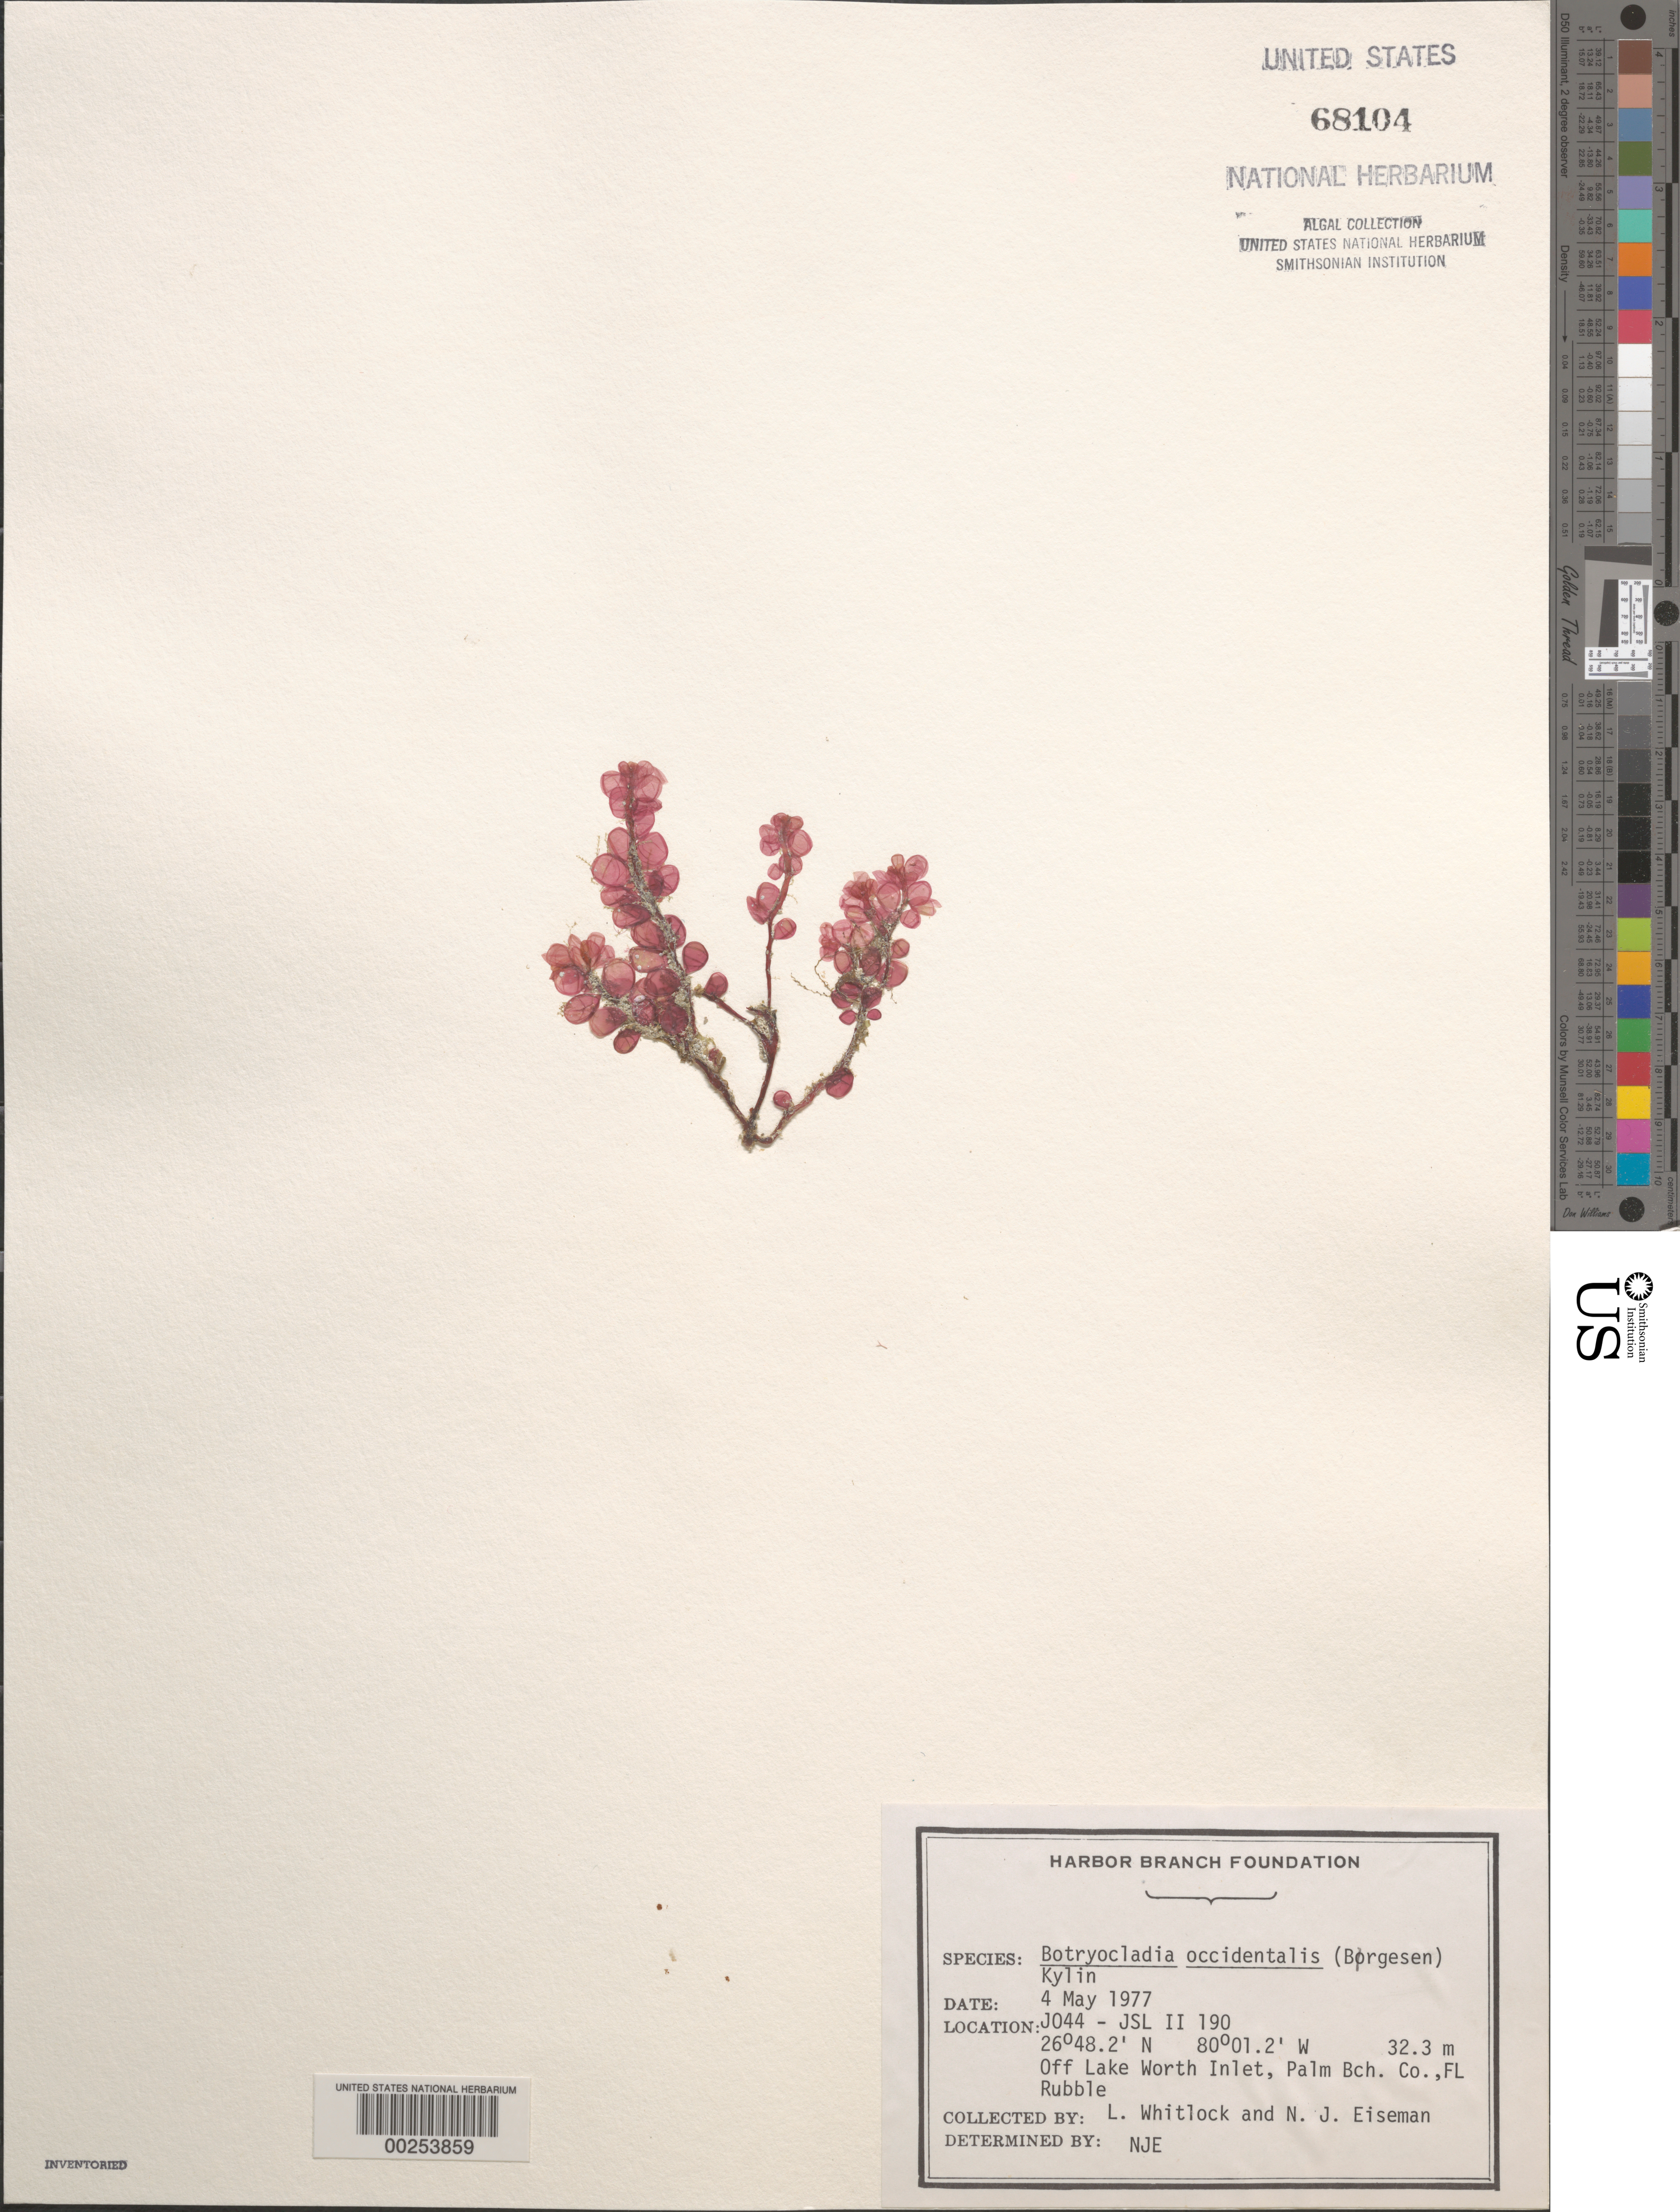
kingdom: Plantae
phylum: Rhodophyta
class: Florideophyceae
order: Rhodymeniales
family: Rhodymeniaceae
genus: Botryocladia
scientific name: Botryocladia occidentalis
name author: (Børgesen) Kylin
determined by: Eiseman, N. J.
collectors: L. Whitlock & N. J. Eiseman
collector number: Jo44 - JSL II 190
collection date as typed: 04 May 1977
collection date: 1977-05-04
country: United States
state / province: Florida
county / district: Palm Beach County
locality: Off Lake Worth inlet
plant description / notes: Johnson Sea Link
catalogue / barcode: US 68104